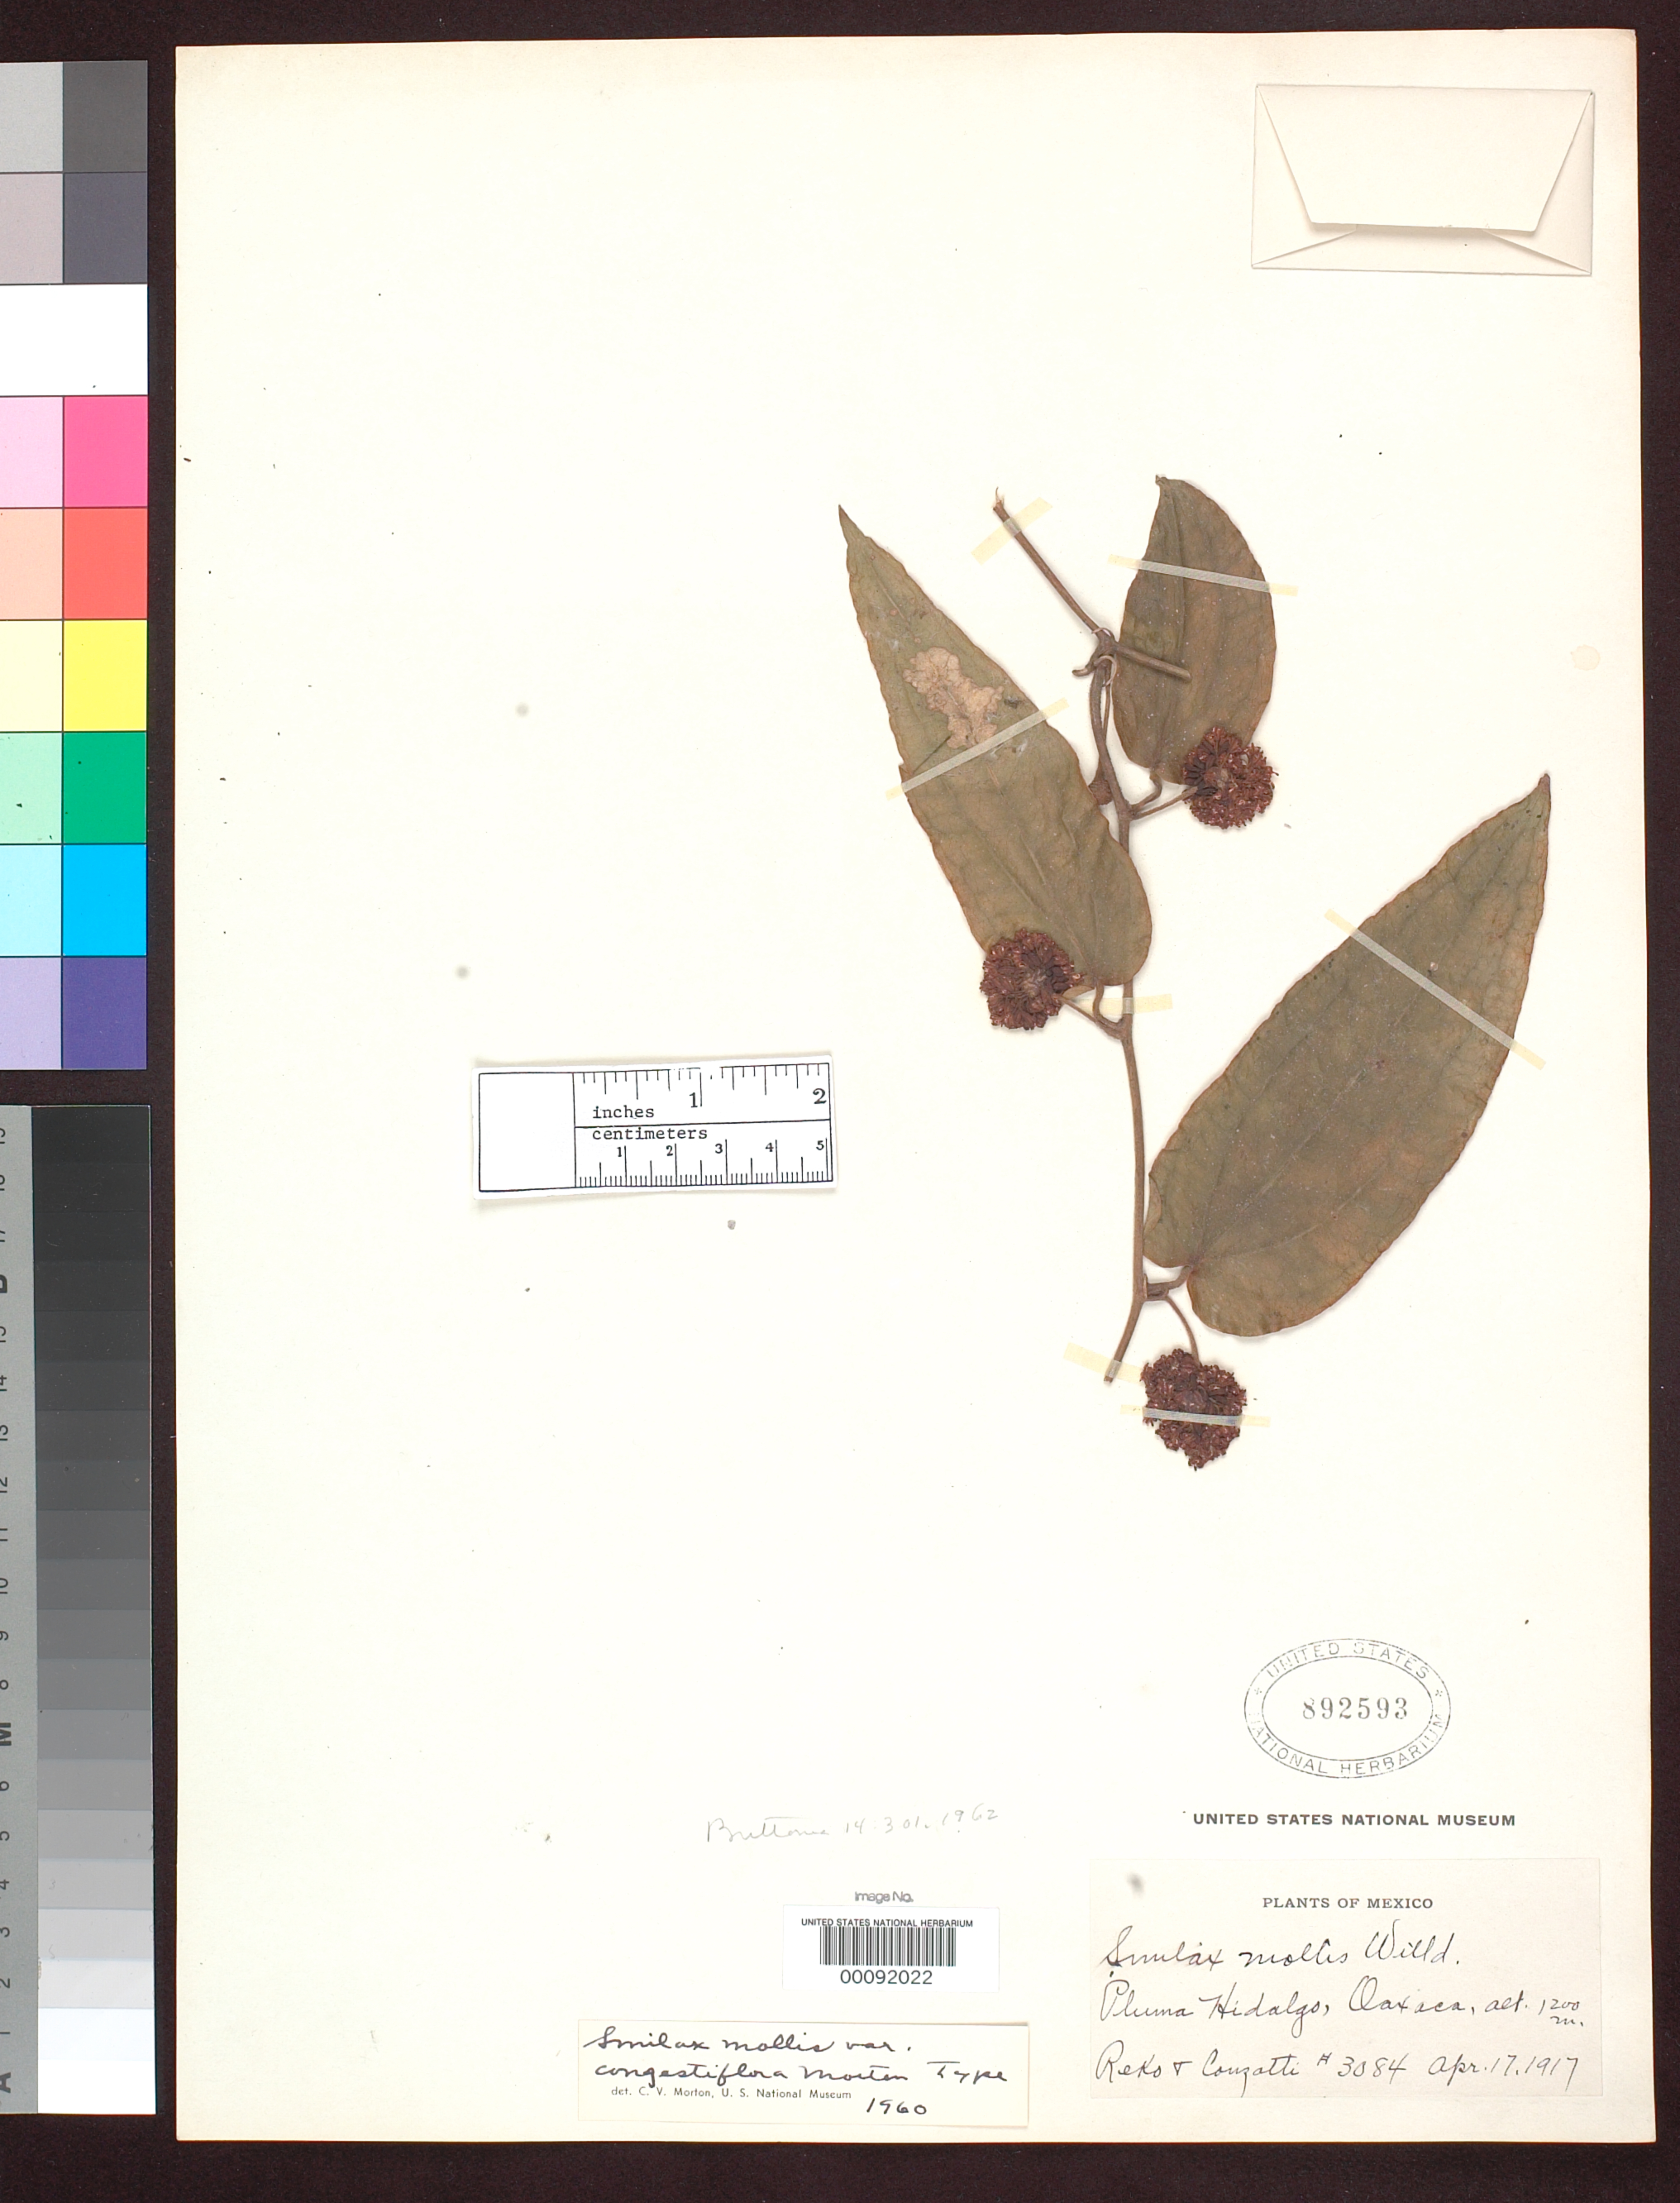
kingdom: Plantae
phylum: Tracheophyta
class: Liliopsida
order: Liliales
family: Smilacaceae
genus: Smilax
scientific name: Smilax mollis var. congestiflora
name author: C.V. Morton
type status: Holotype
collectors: B. P. Reko & C. Conzatti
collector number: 3084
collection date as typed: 17 Apr 1917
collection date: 1917-04-17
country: Mexico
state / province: Oaxaca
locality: Pluma Hidalgo.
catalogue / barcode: US 892593